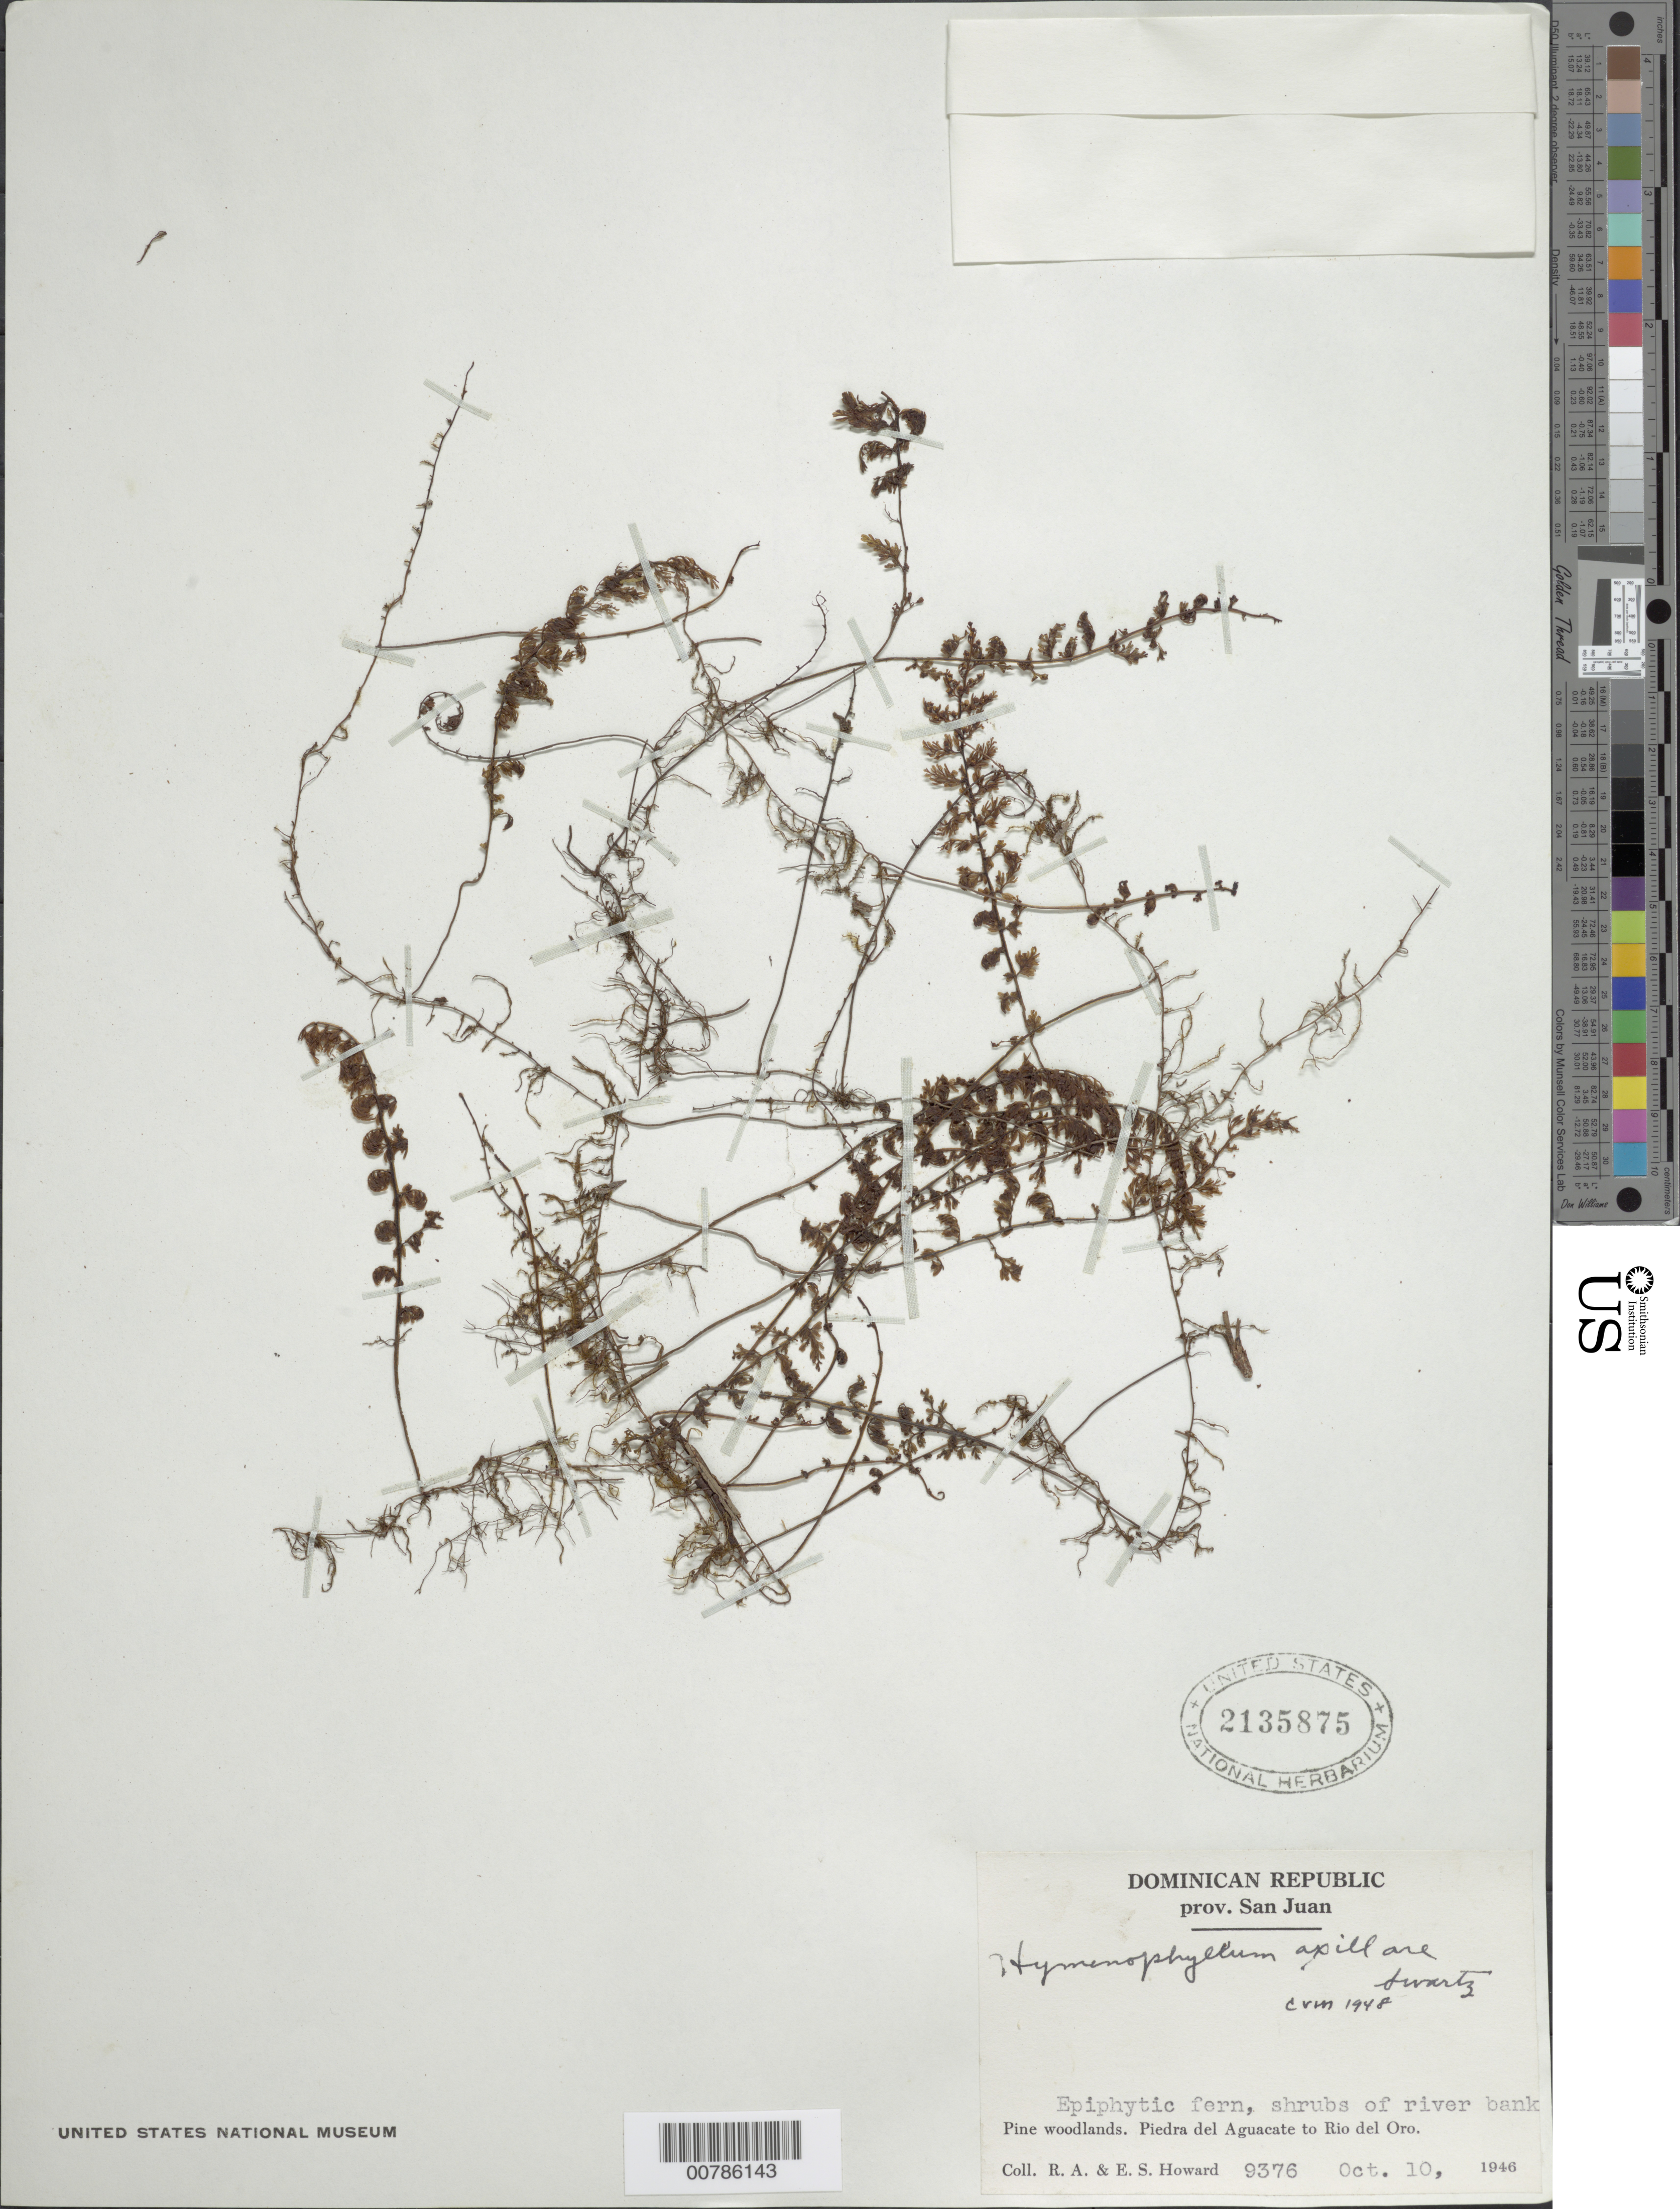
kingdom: Plantae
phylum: Tracheophyta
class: Polypodiopsida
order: Hymenophyllales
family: Hymenophyllaceae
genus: Hymenophyllum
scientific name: Hymenophyllum axillare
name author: Sw.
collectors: R. A. Howard & E. S. Howard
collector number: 9376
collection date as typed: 10 Oct 1946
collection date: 1946-10-10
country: Dominican Republic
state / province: San Juan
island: Hispaniola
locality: Piedra del Aguacate to Río del Oro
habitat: Pine woodlands; shrubs of river bank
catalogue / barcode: US 2135875